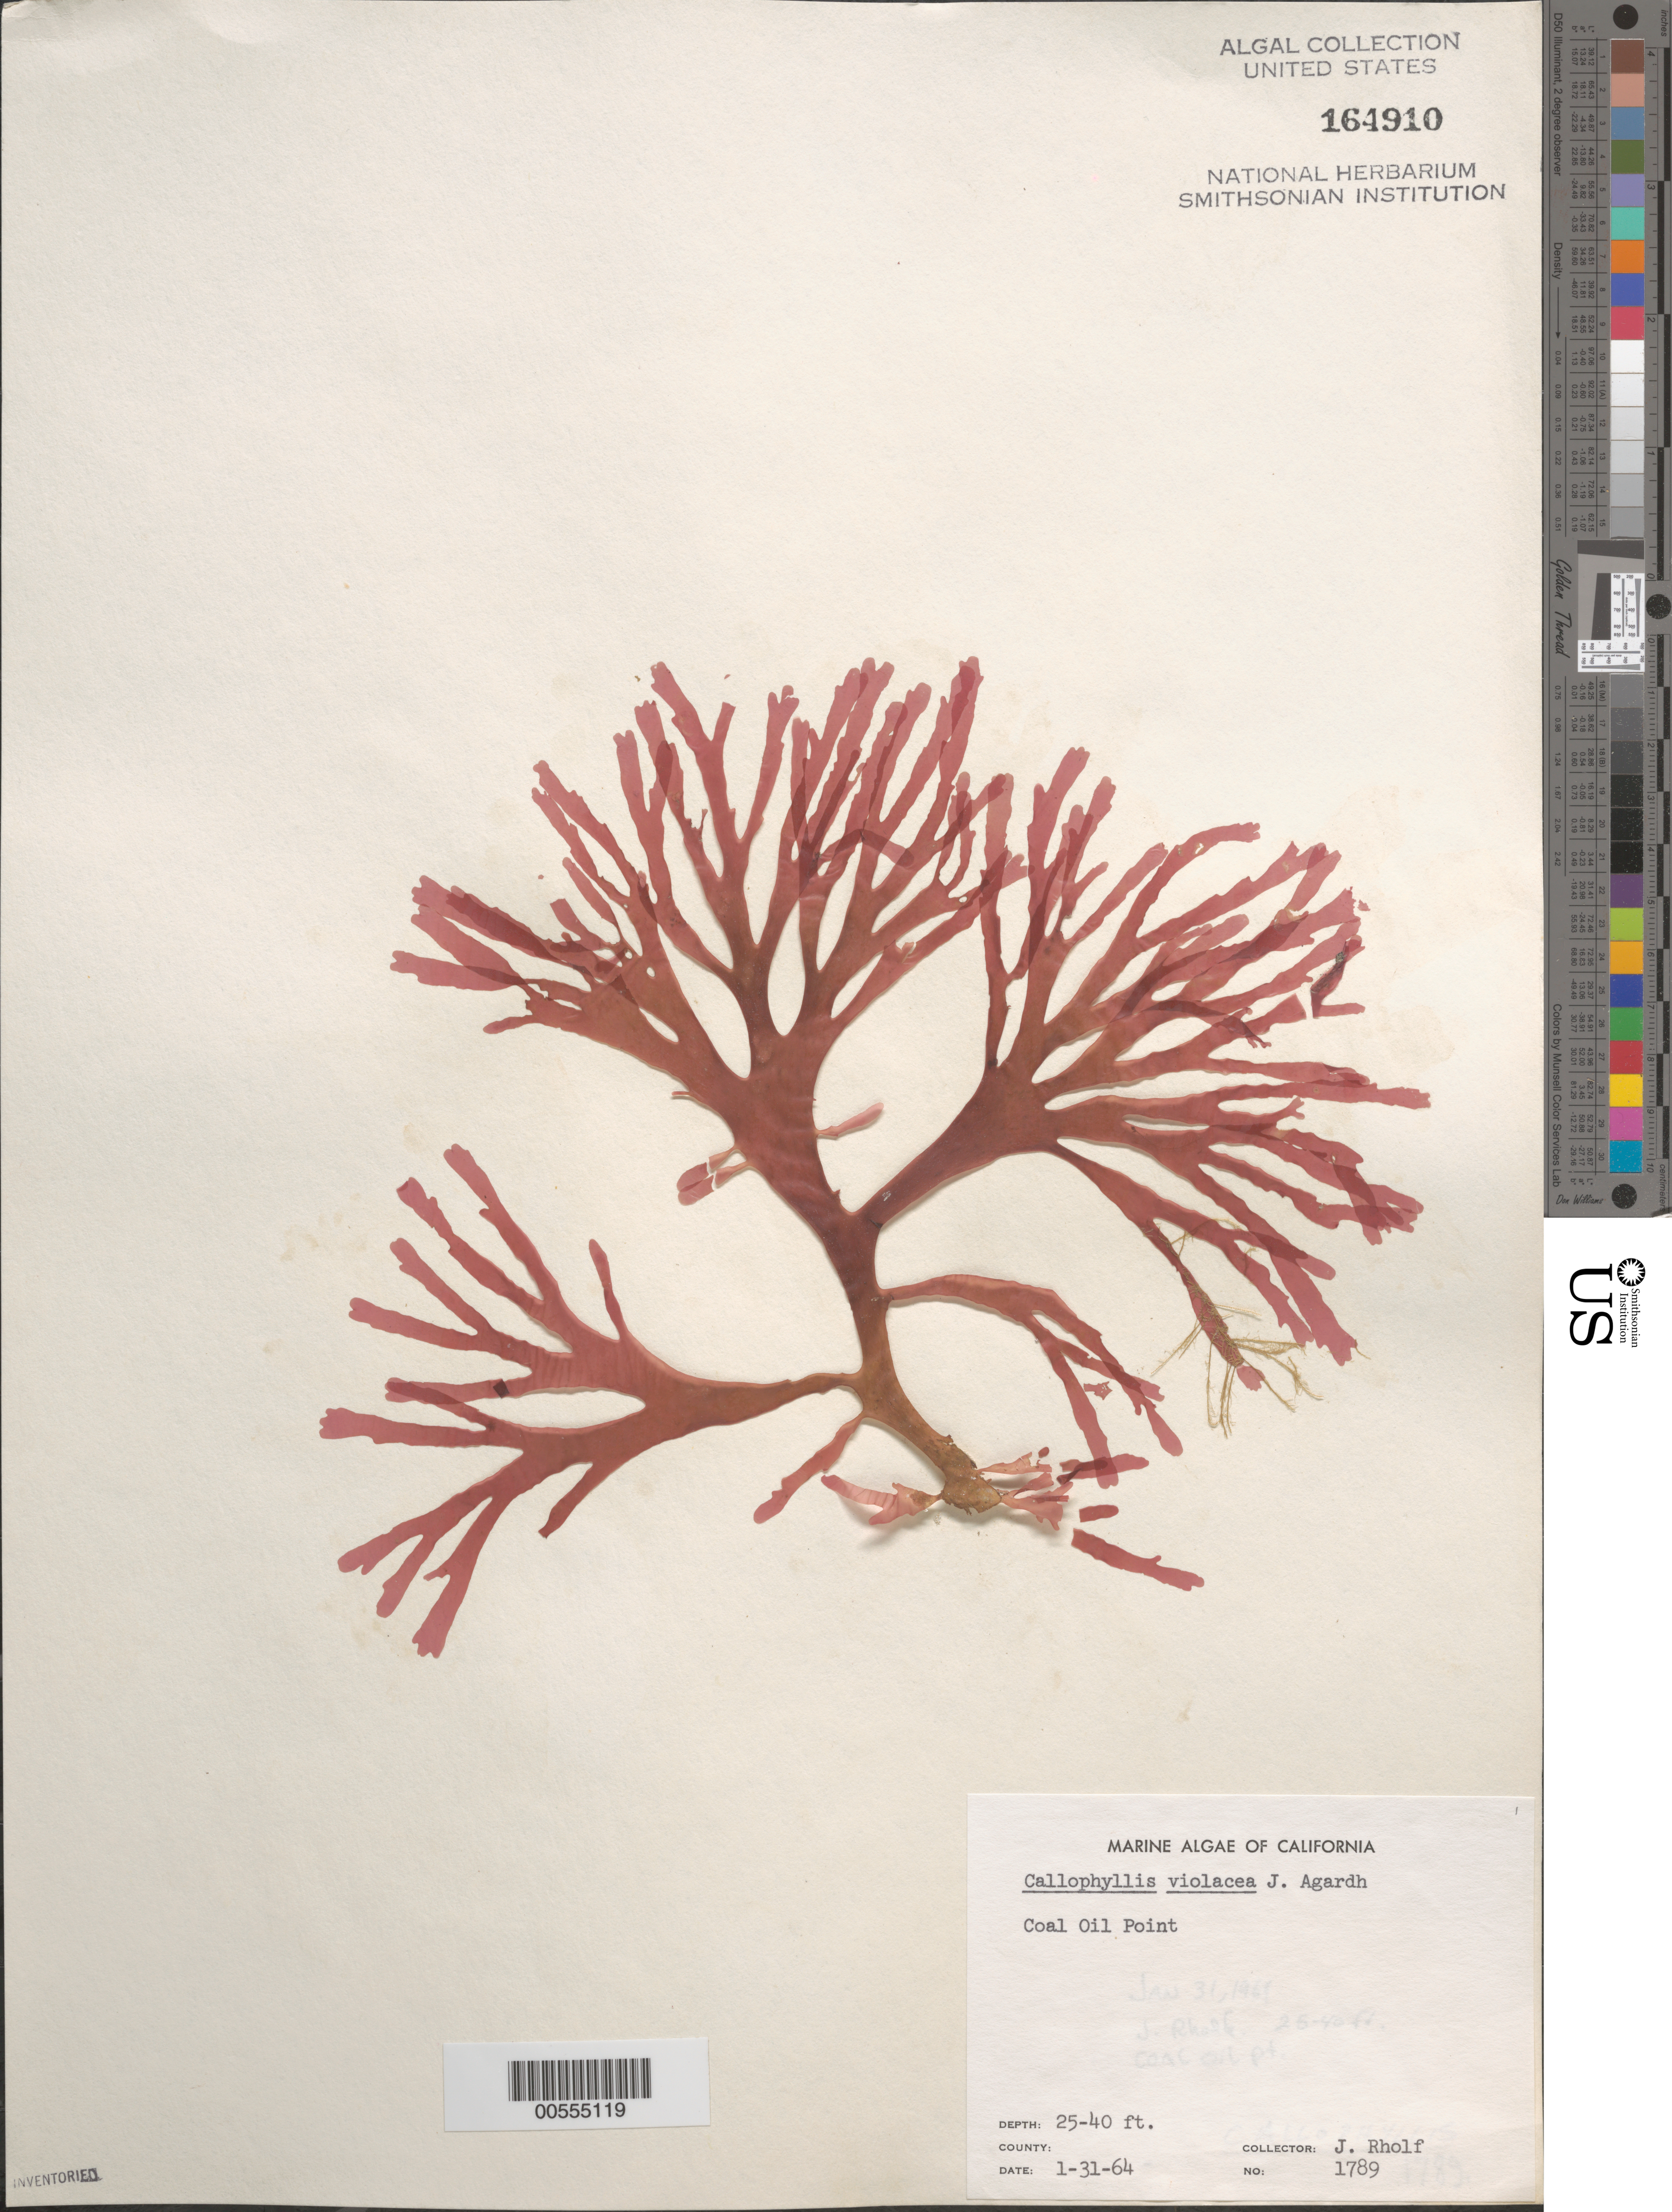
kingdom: Plantae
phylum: Rhodophyta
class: Florideophyceae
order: Gigartinales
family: Kallymeniaceae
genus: Callophyllis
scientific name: Callophyllis violacea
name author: J. Agardh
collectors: J. Rholf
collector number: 1789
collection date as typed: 31 Jan 1964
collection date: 1964-01-31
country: United States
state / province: California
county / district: Santa Barbara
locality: Coal Oil Point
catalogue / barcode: US 164910